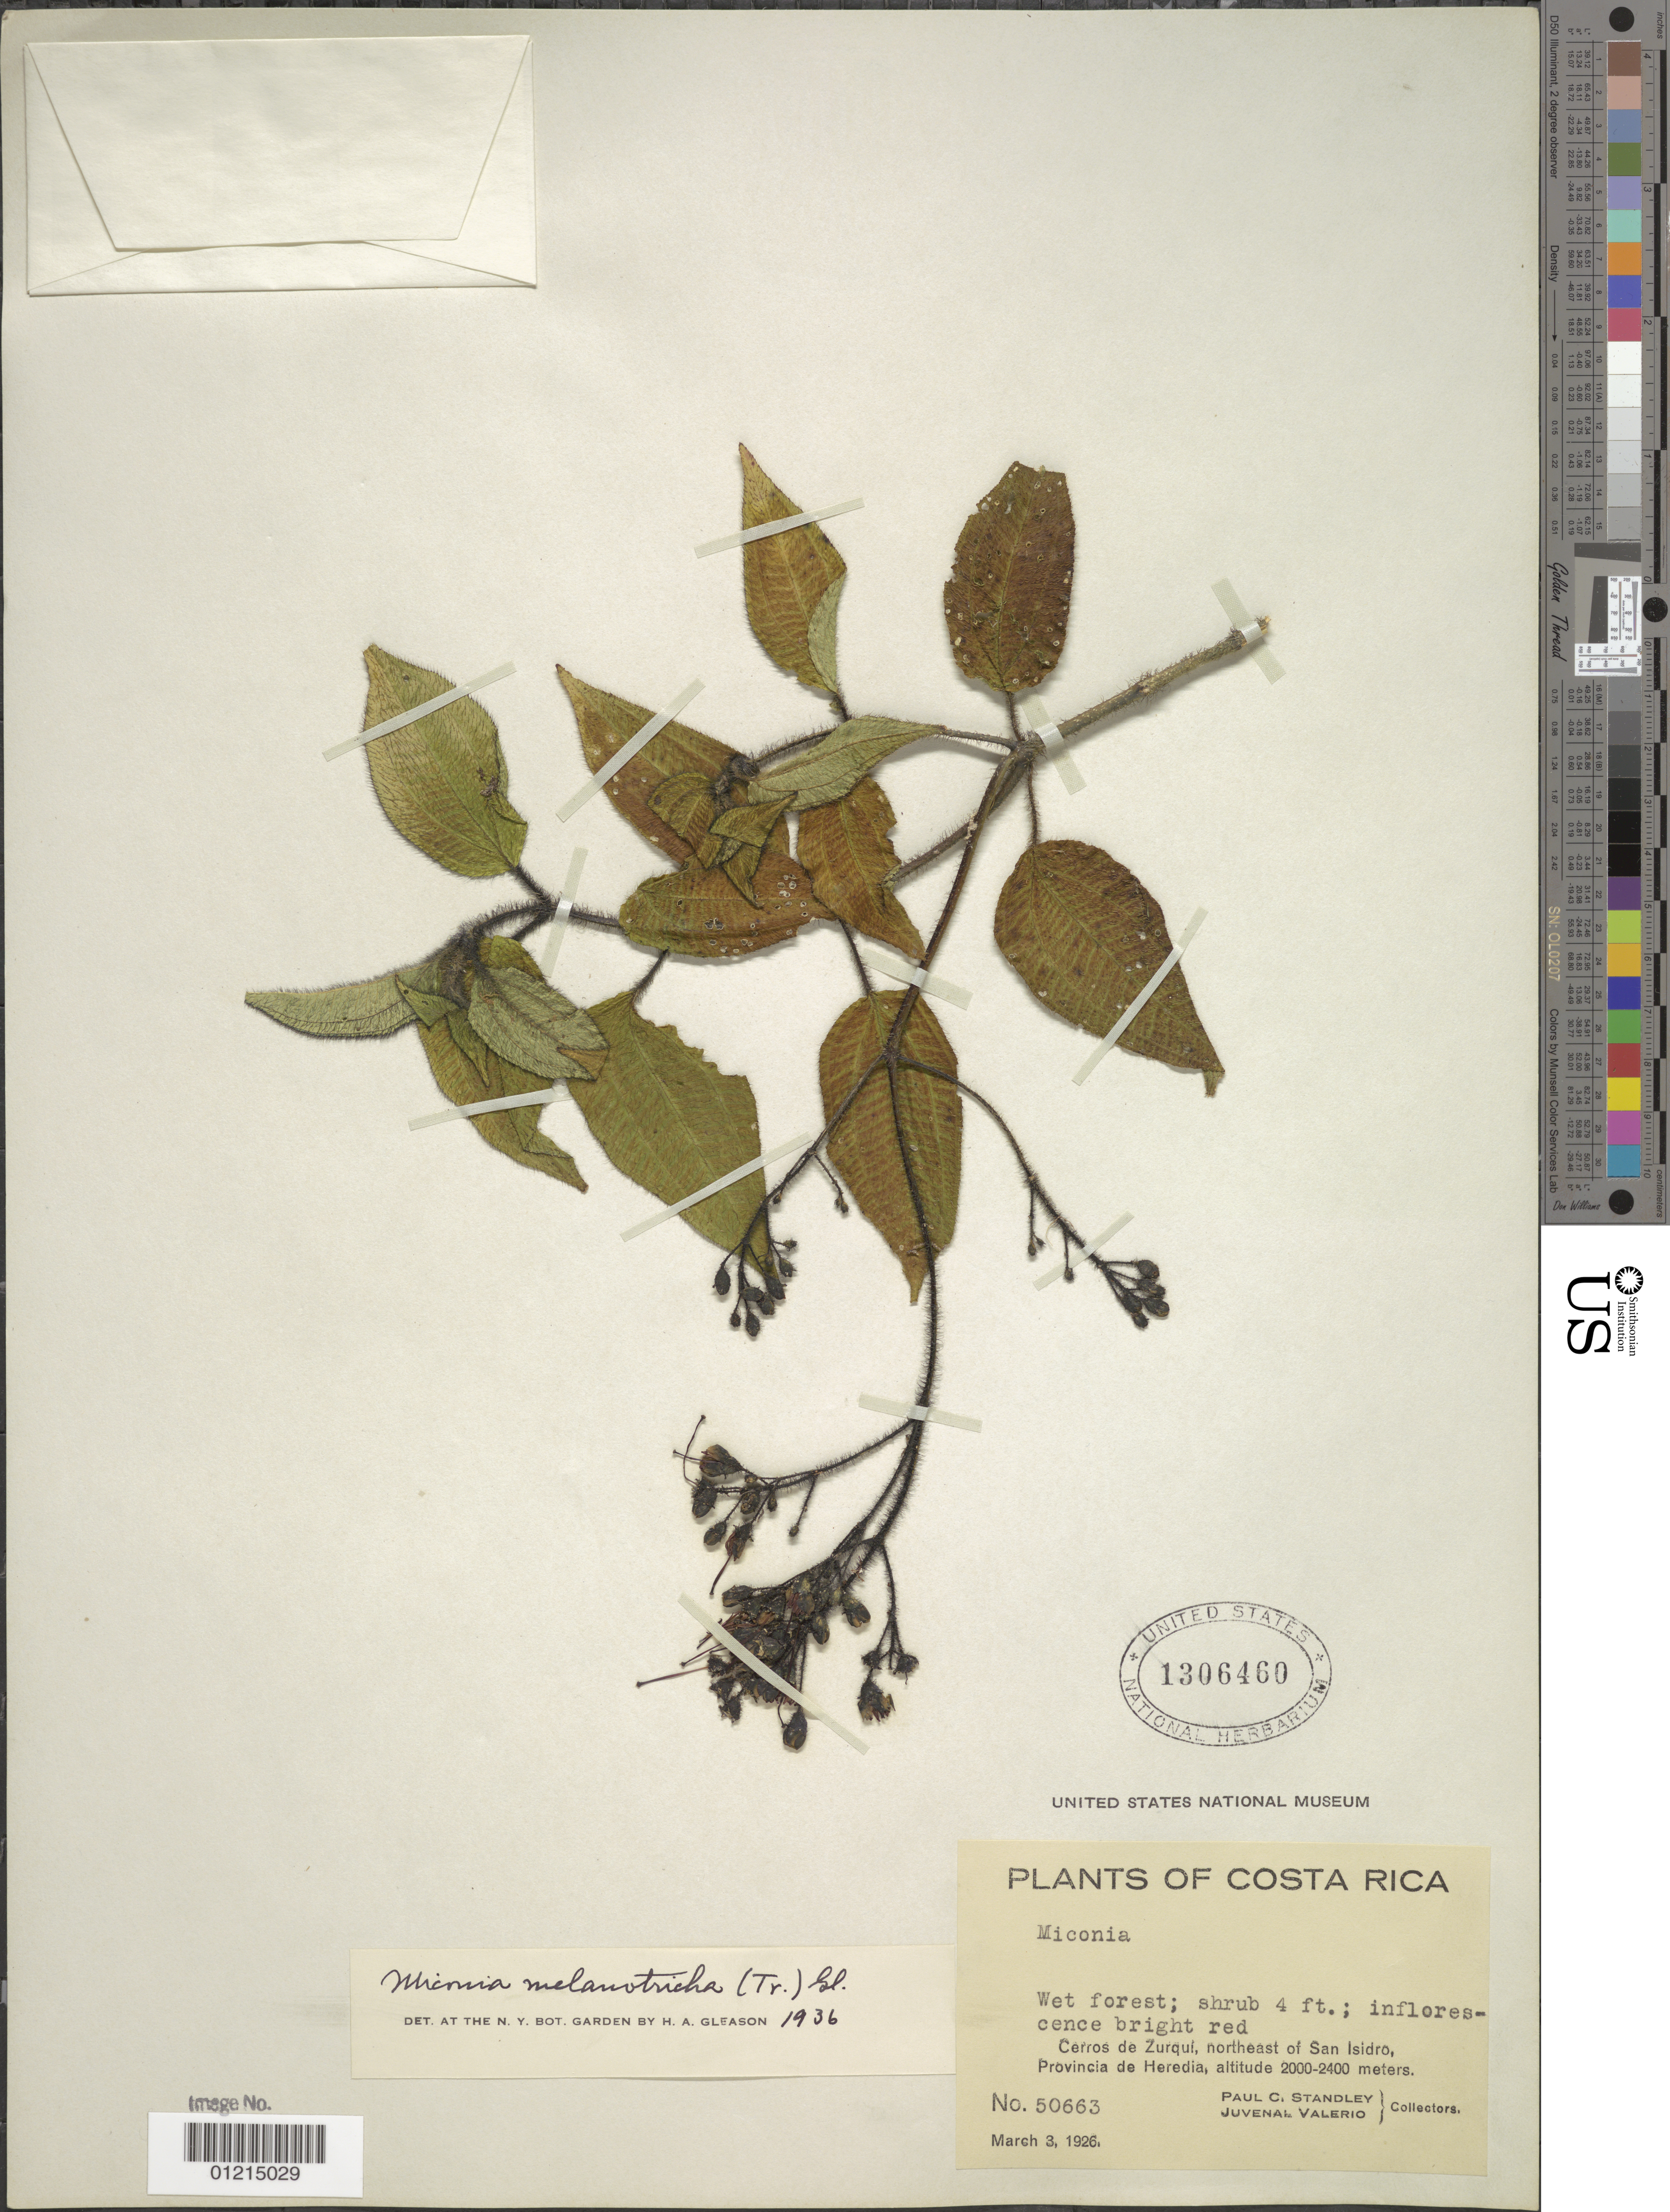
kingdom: Plantae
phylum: Tracheophyta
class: Magnoliopsida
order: Myrtales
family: Melastomataceae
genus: Miconia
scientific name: Miconia melanotricha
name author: (Triana) Gleason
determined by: Gleason, H. A.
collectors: P. C. Standley & J. Valerio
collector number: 50663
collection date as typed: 3 Mar 1926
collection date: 1926-03-03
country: Costa Rica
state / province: Heredia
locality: Cerros de Zurquí, northeast of San Isidro.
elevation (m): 2000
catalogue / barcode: US 1306460